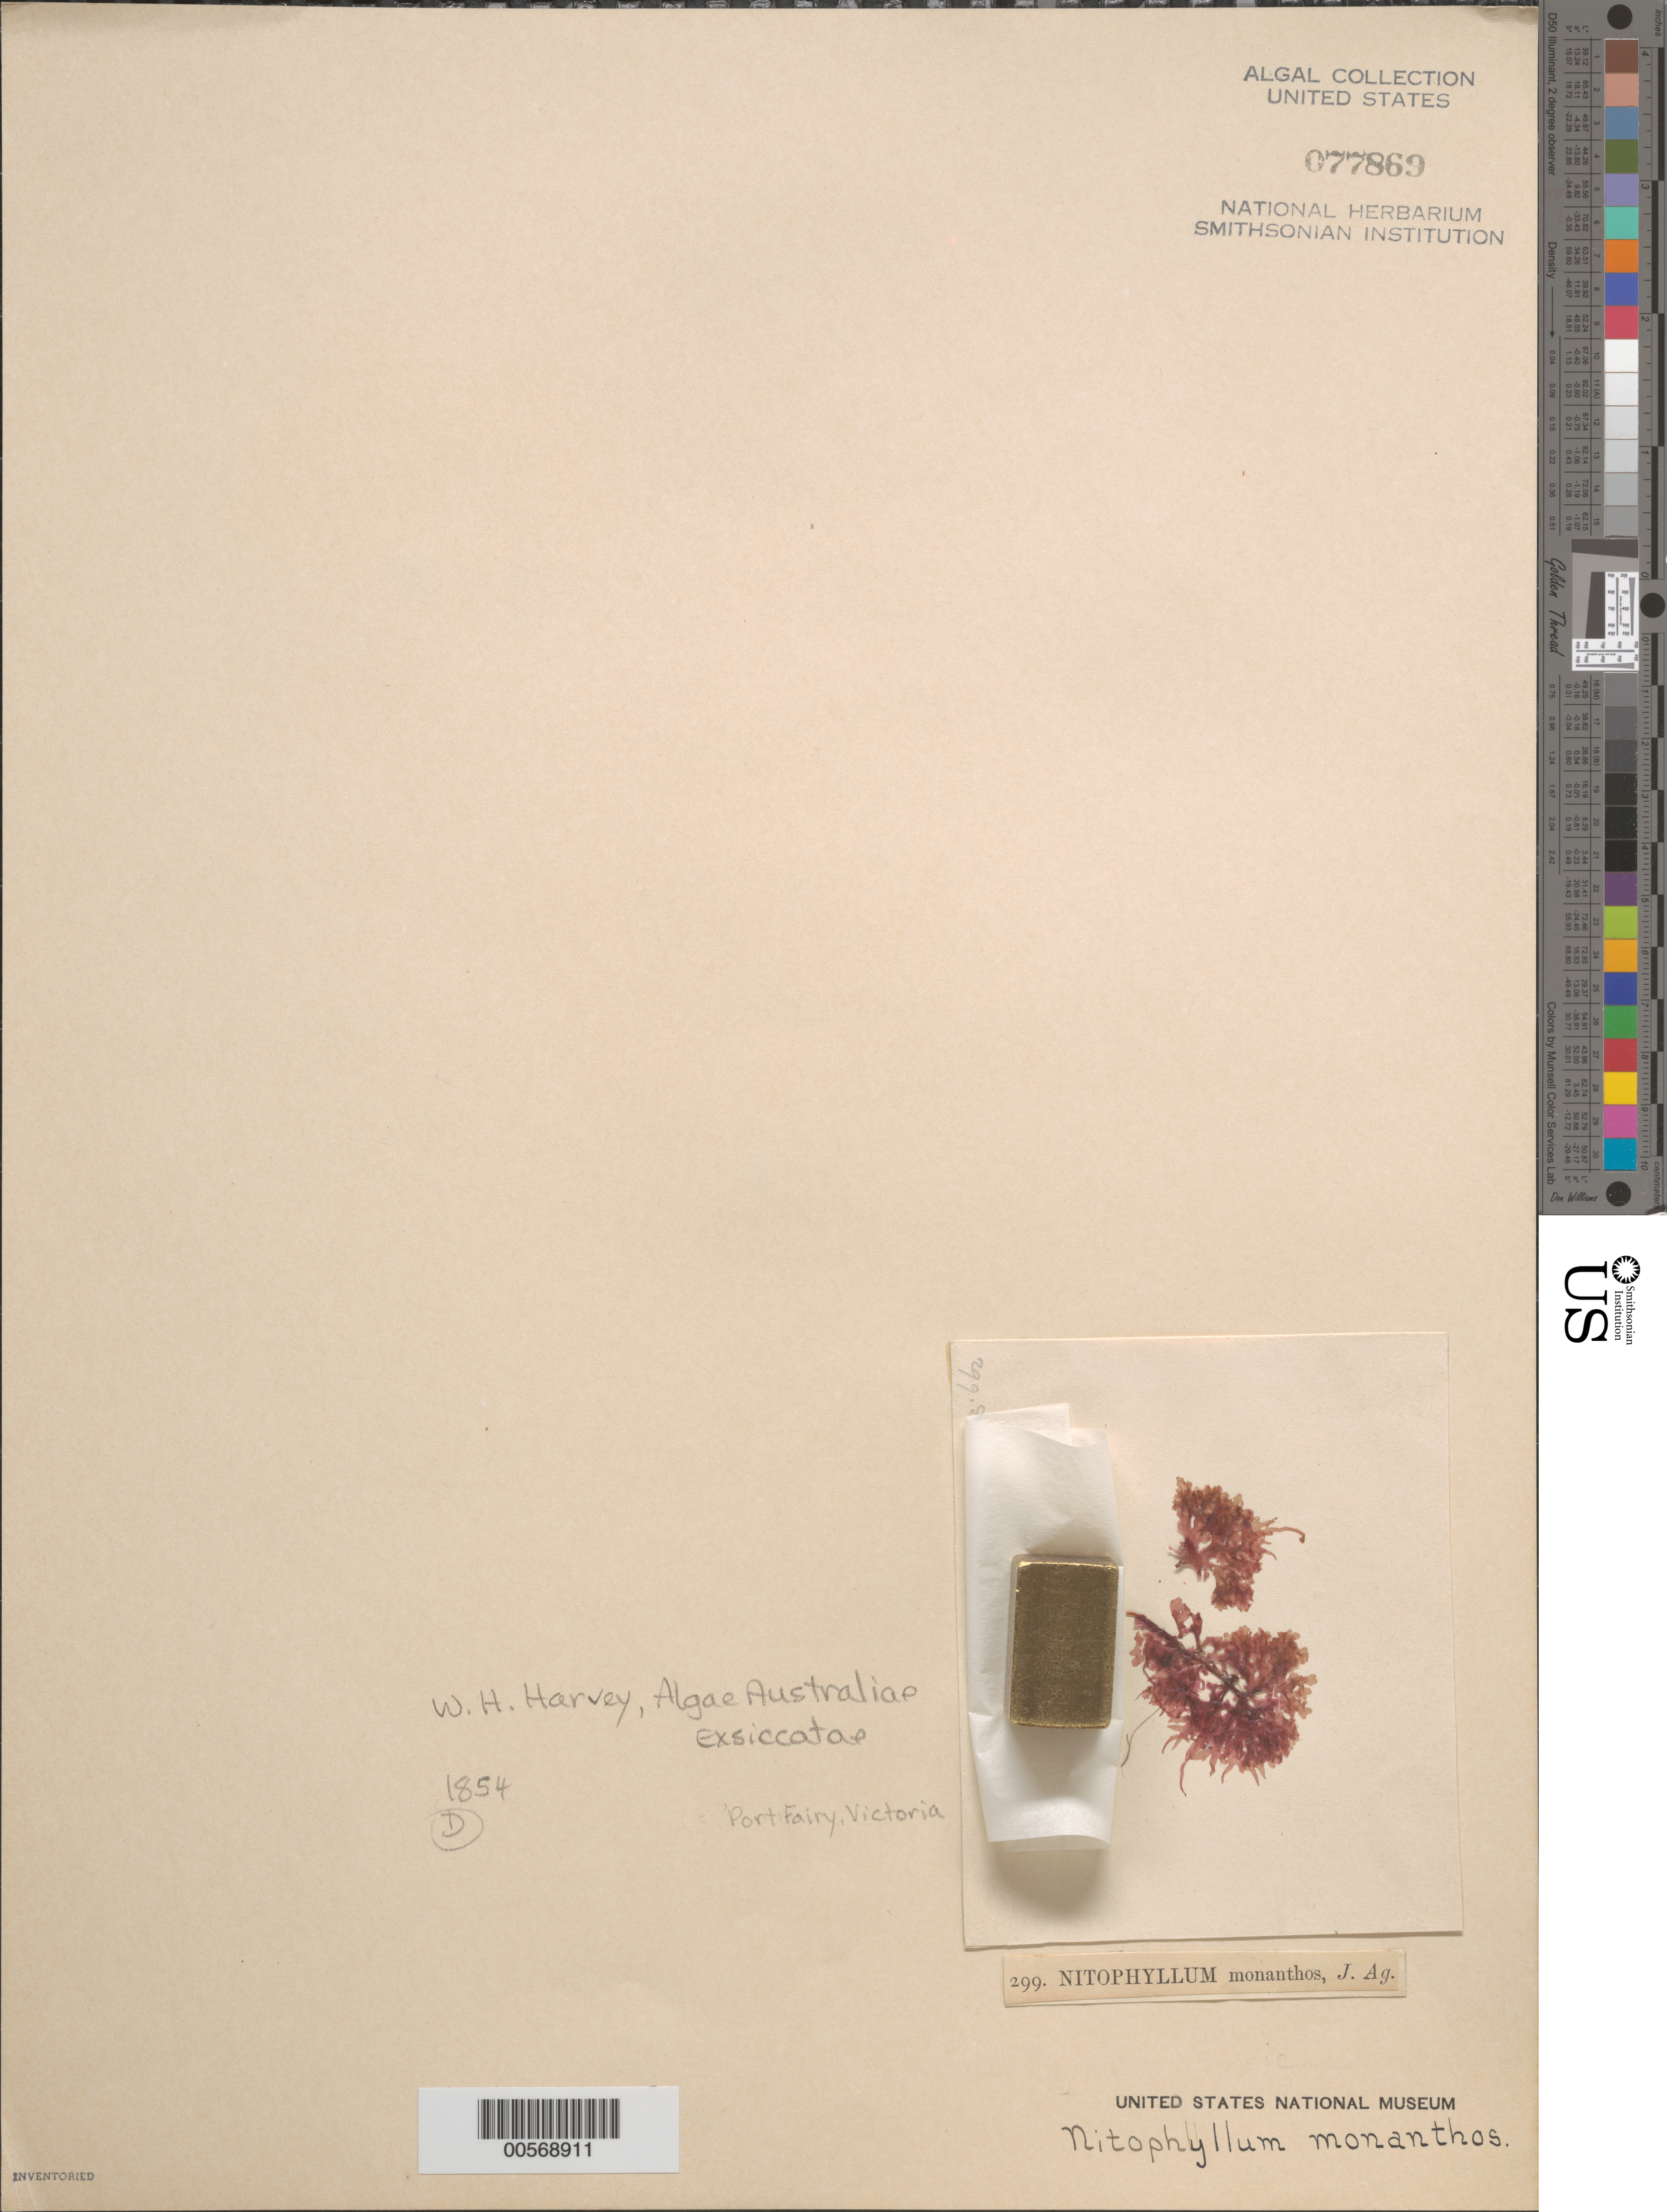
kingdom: Plantae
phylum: Rhodophyta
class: Florideophyceae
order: Ceramiales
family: Delesseriaceae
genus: Womersleya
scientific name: Womersleya monanthos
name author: (J. Agardh) Papenf.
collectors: W. Harvey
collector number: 299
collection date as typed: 1854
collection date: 1854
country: Australia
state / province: Victoria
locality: Port Fairy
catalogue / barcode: US 77869